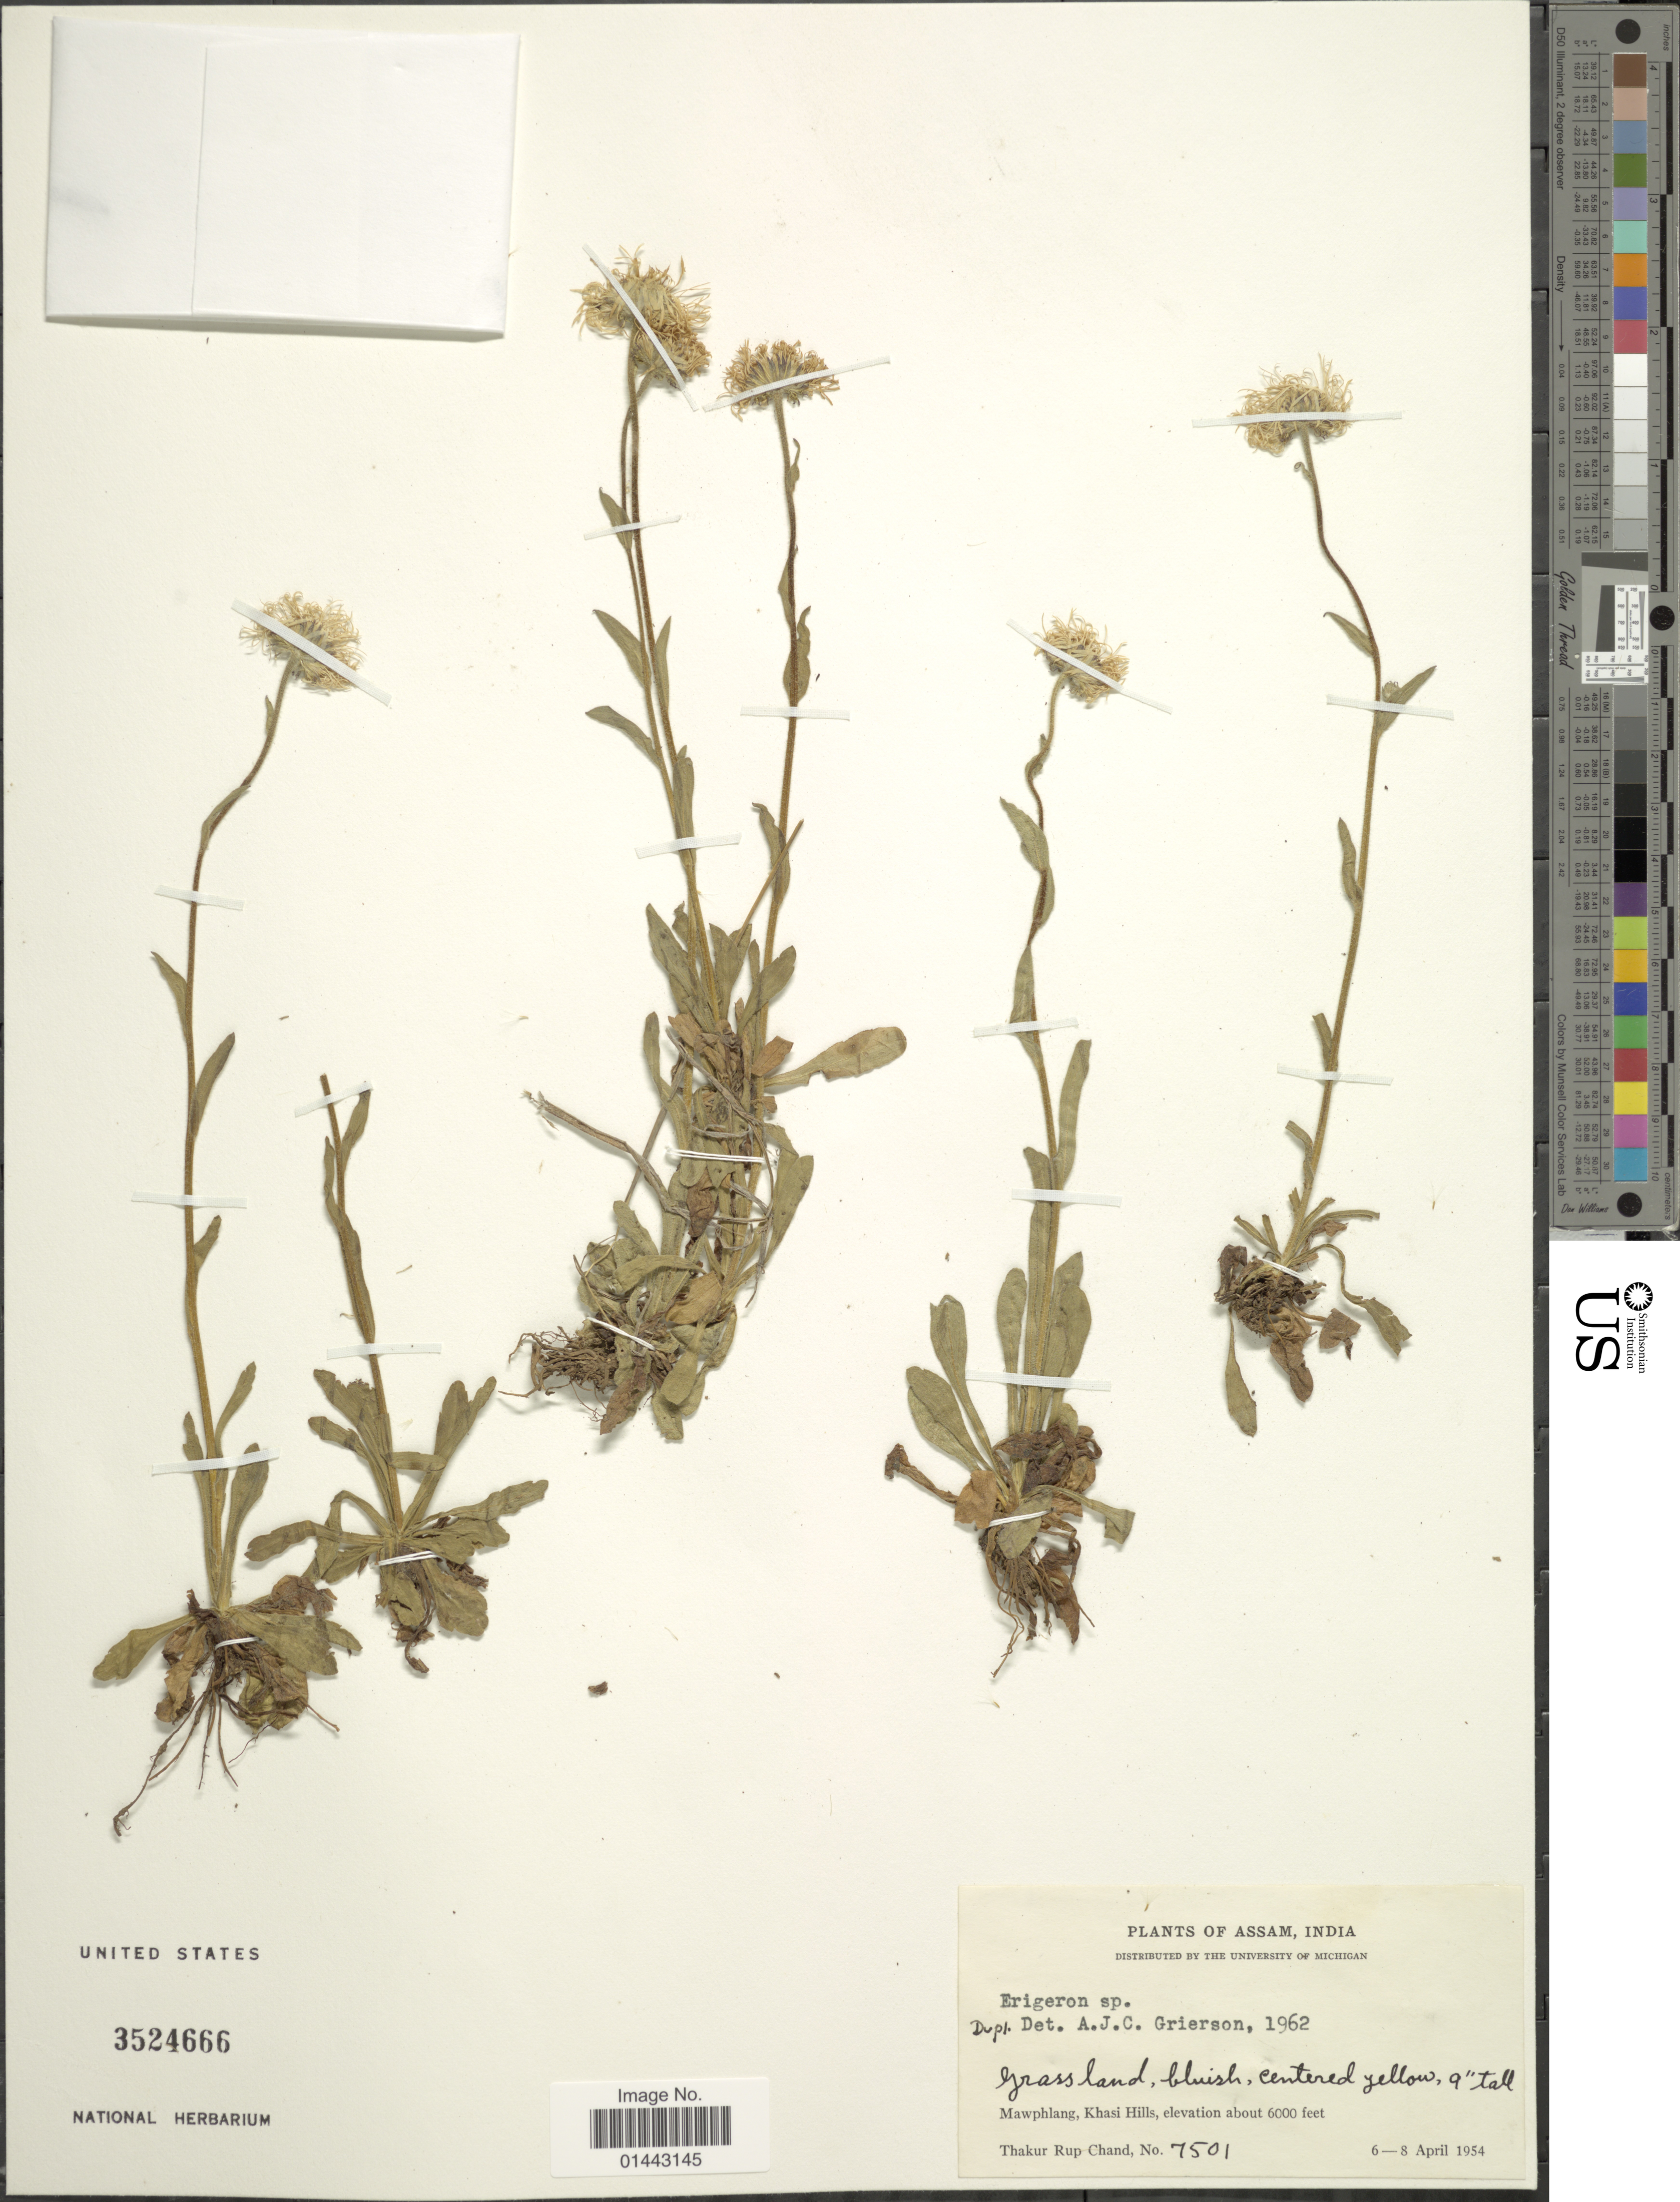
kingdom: Plantae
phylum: Tracheophyta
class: Magnoliopsida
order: Asterales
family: Asteraceae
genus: Erigeron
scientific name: Erigeron sp.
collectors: T. R. Chand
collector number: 7501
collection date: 1954-04-06/1954-04-08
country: India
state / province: Meghalaya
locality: Mawphlang, Khasi Hills.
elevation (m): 1829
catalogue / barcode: US 3524666